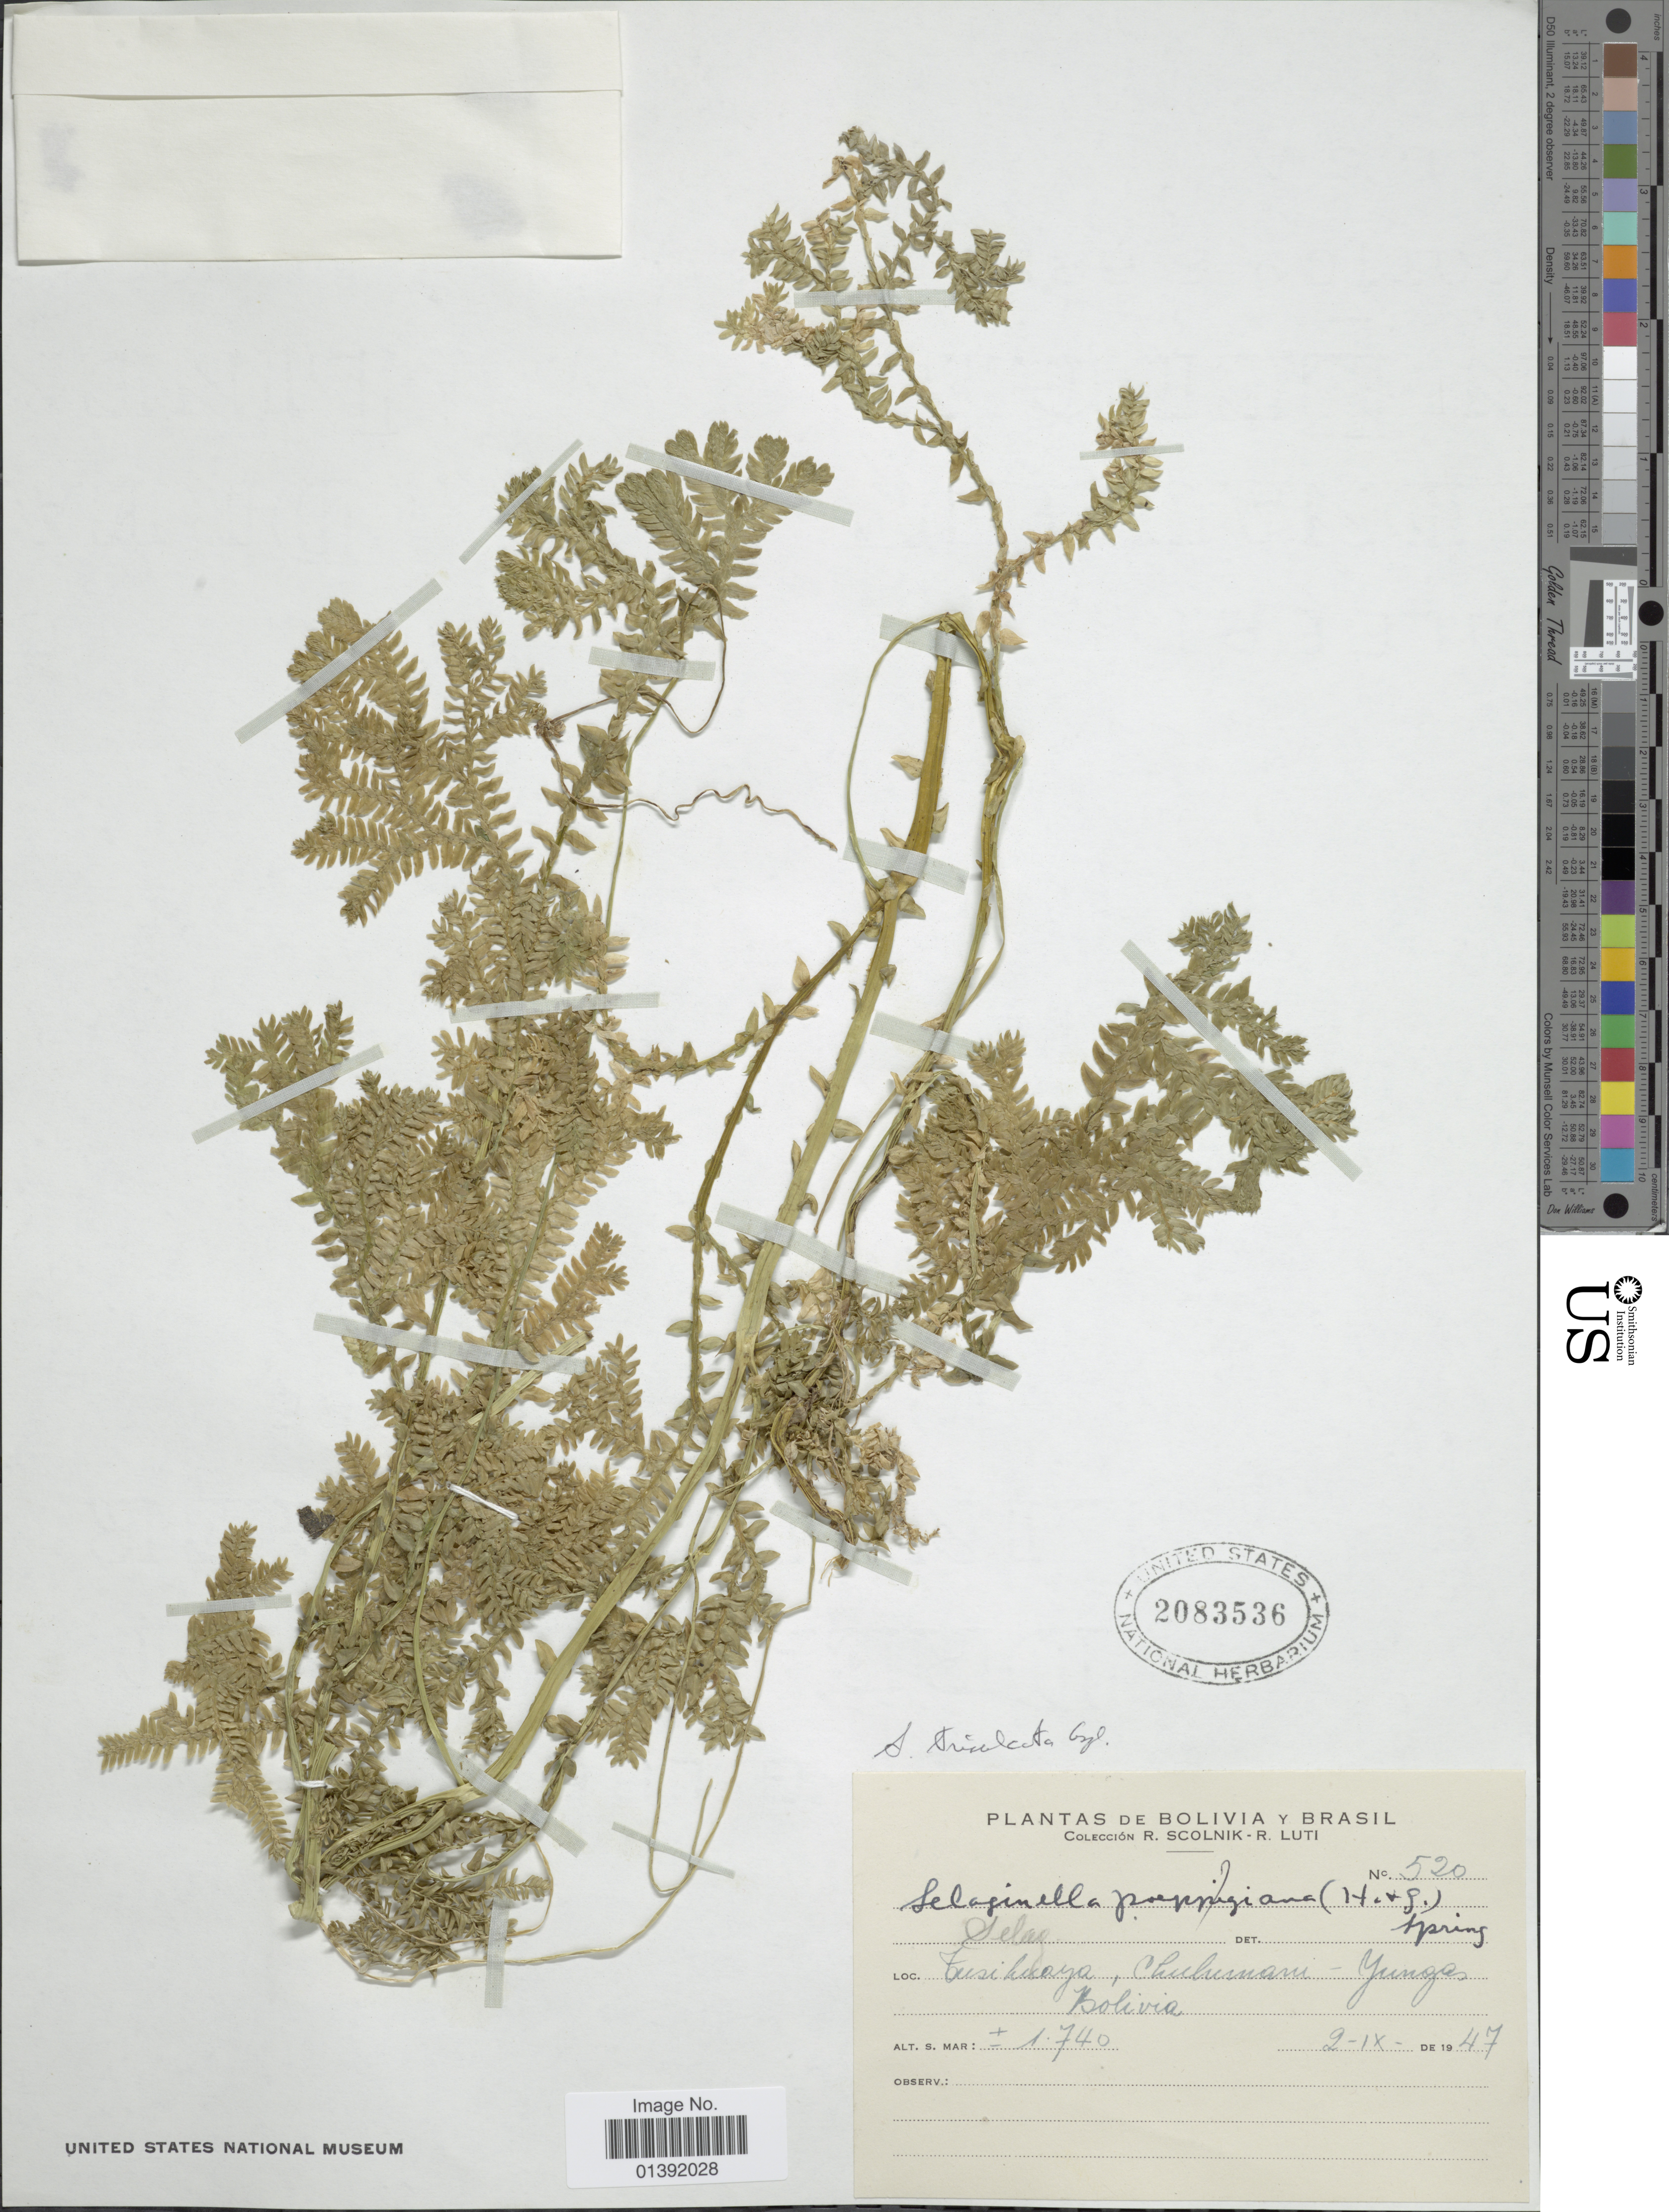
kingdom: Plantae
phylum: Tracheophyta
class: Lycopodiopsida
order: Selaginellales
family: Selaginellaceae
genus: Selaginella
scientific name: Selaginella trisulcata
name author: Aspl.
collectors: R. Scolnik & R. Luti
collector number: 520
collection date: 1947-09-02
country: Bolivia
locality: Tusihuaya, Chulumani -Yungas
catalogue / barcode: US 2083536